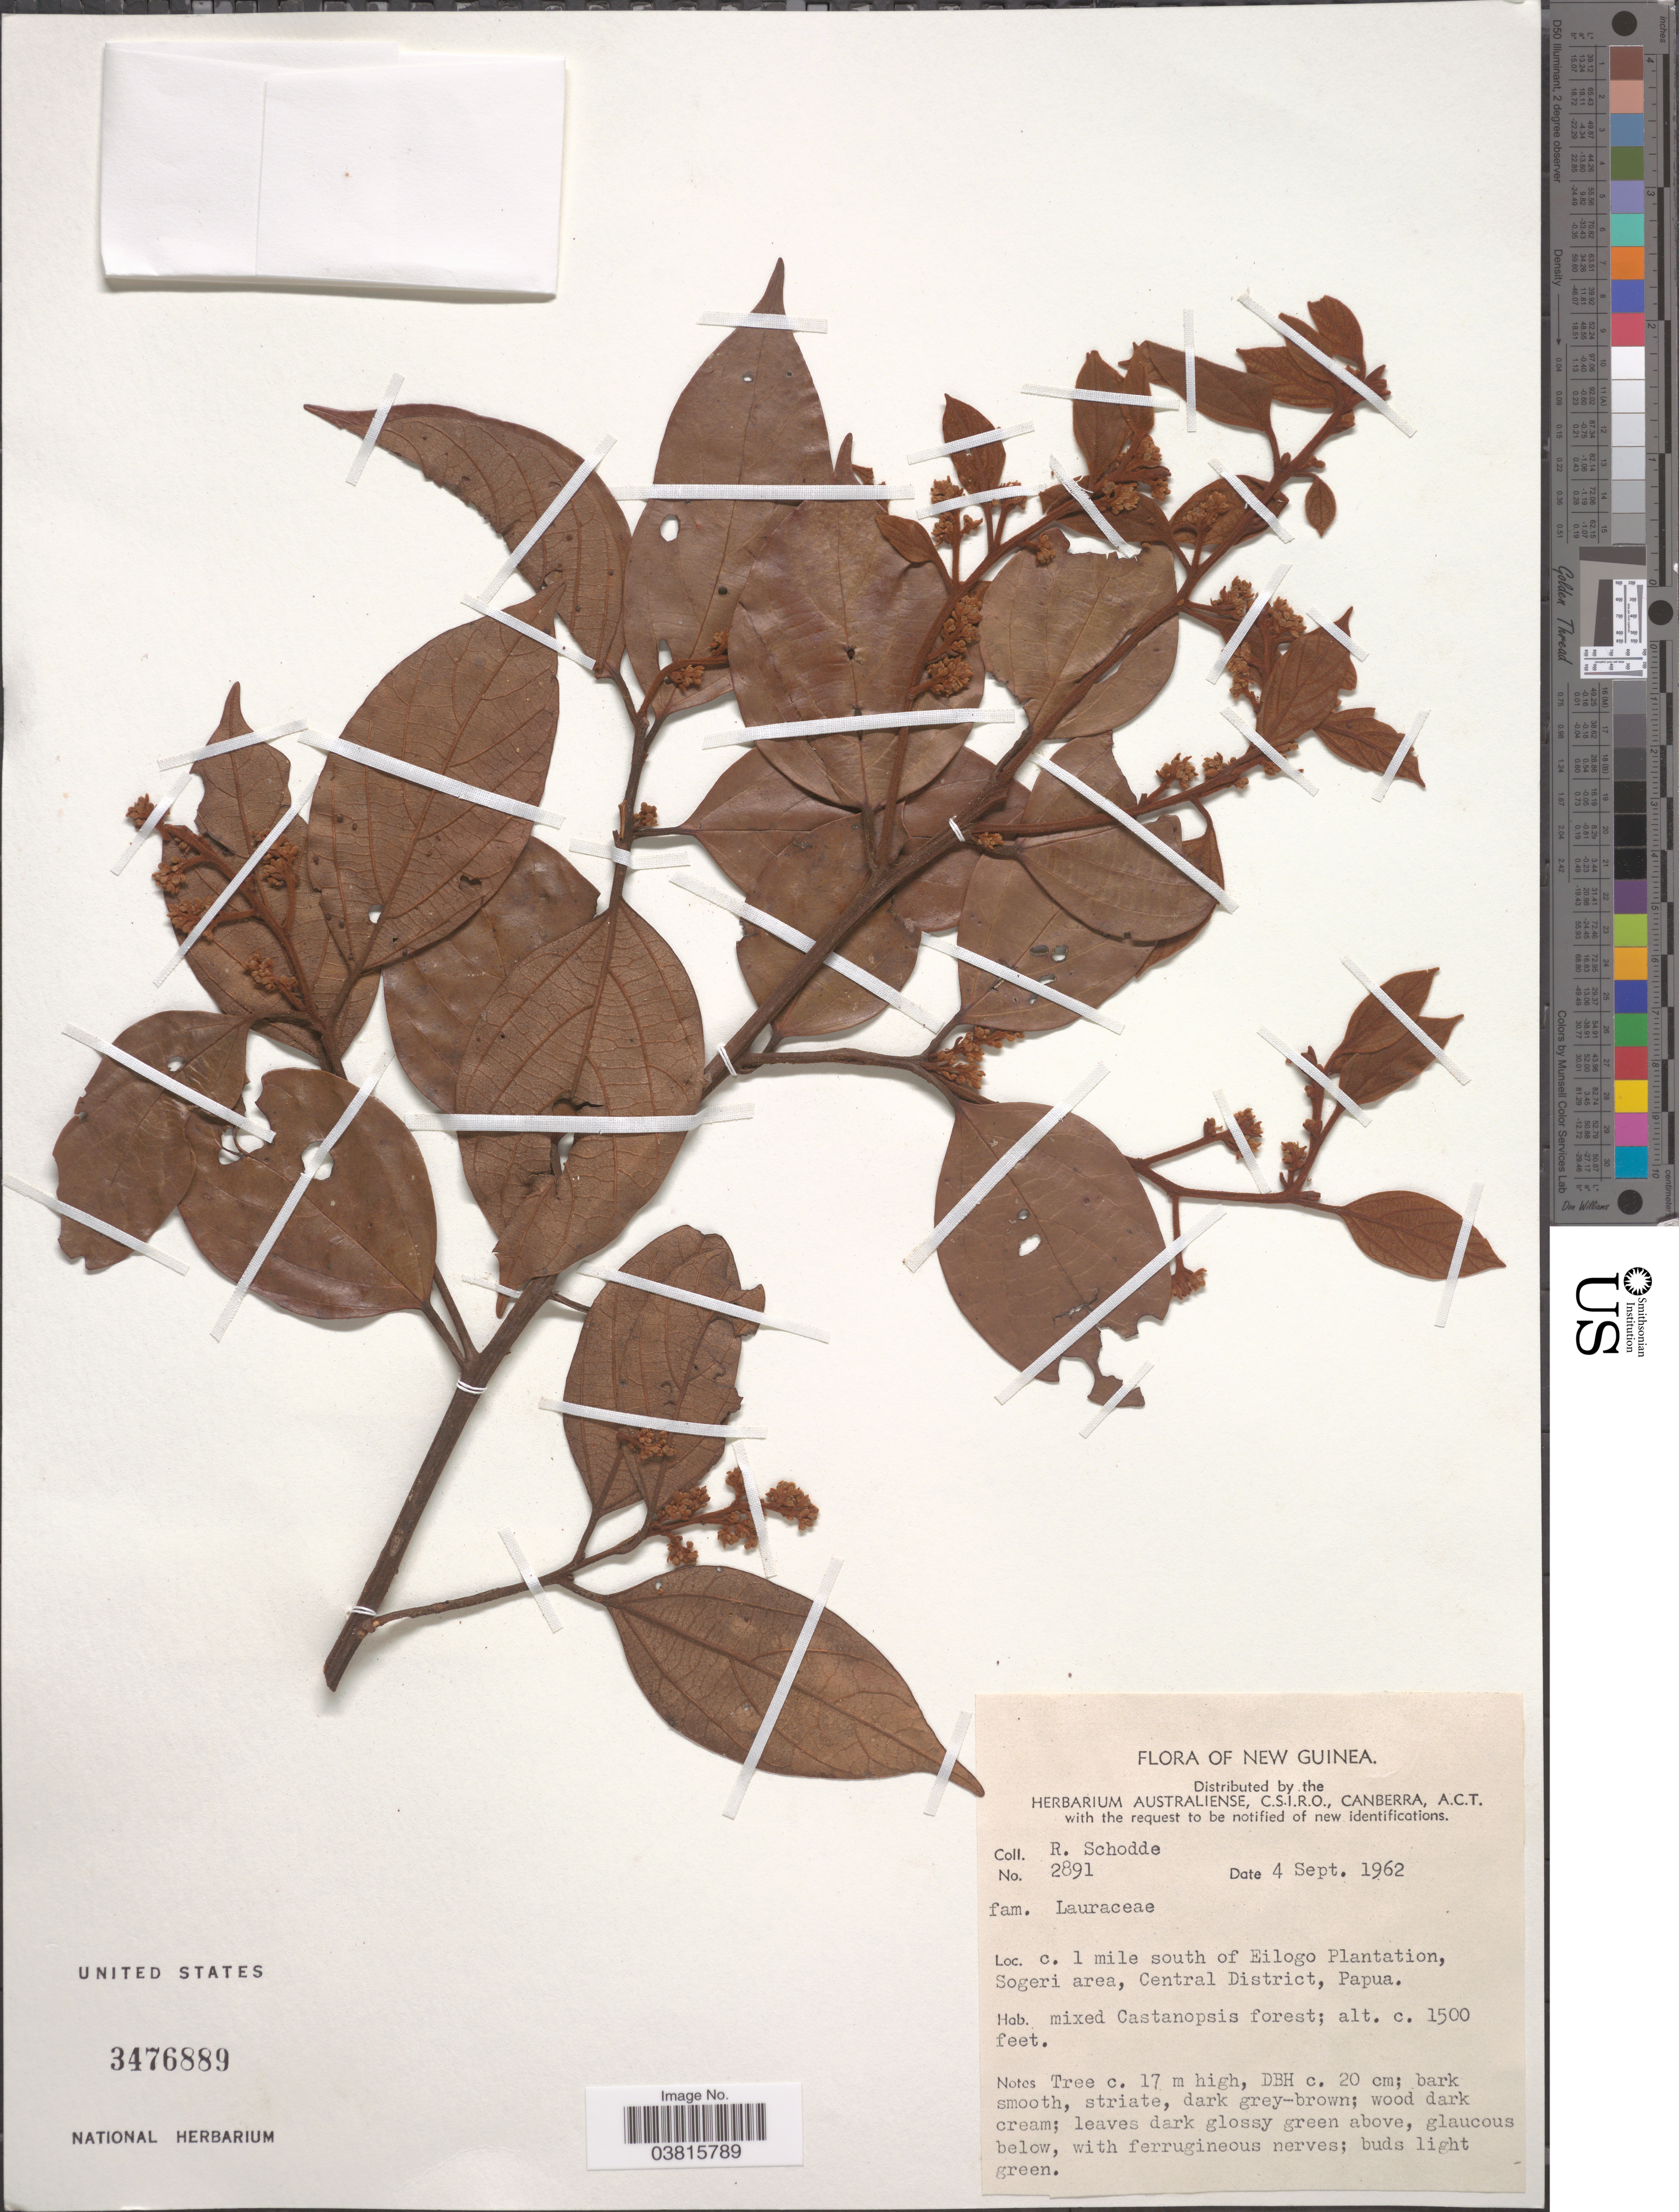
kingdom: Plantae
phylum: Tracheophyta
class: Magnoliopsida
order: Laurales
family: Lauraceae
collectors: R. Schodde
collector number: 2891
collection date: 1962-09-04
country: Papua New Guinea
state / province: Central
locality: New Guinea. c. 1 mile south of Eilogo Plantation, Sogeri area, Central District, Papua.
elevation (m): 457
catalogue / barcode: US 3476889